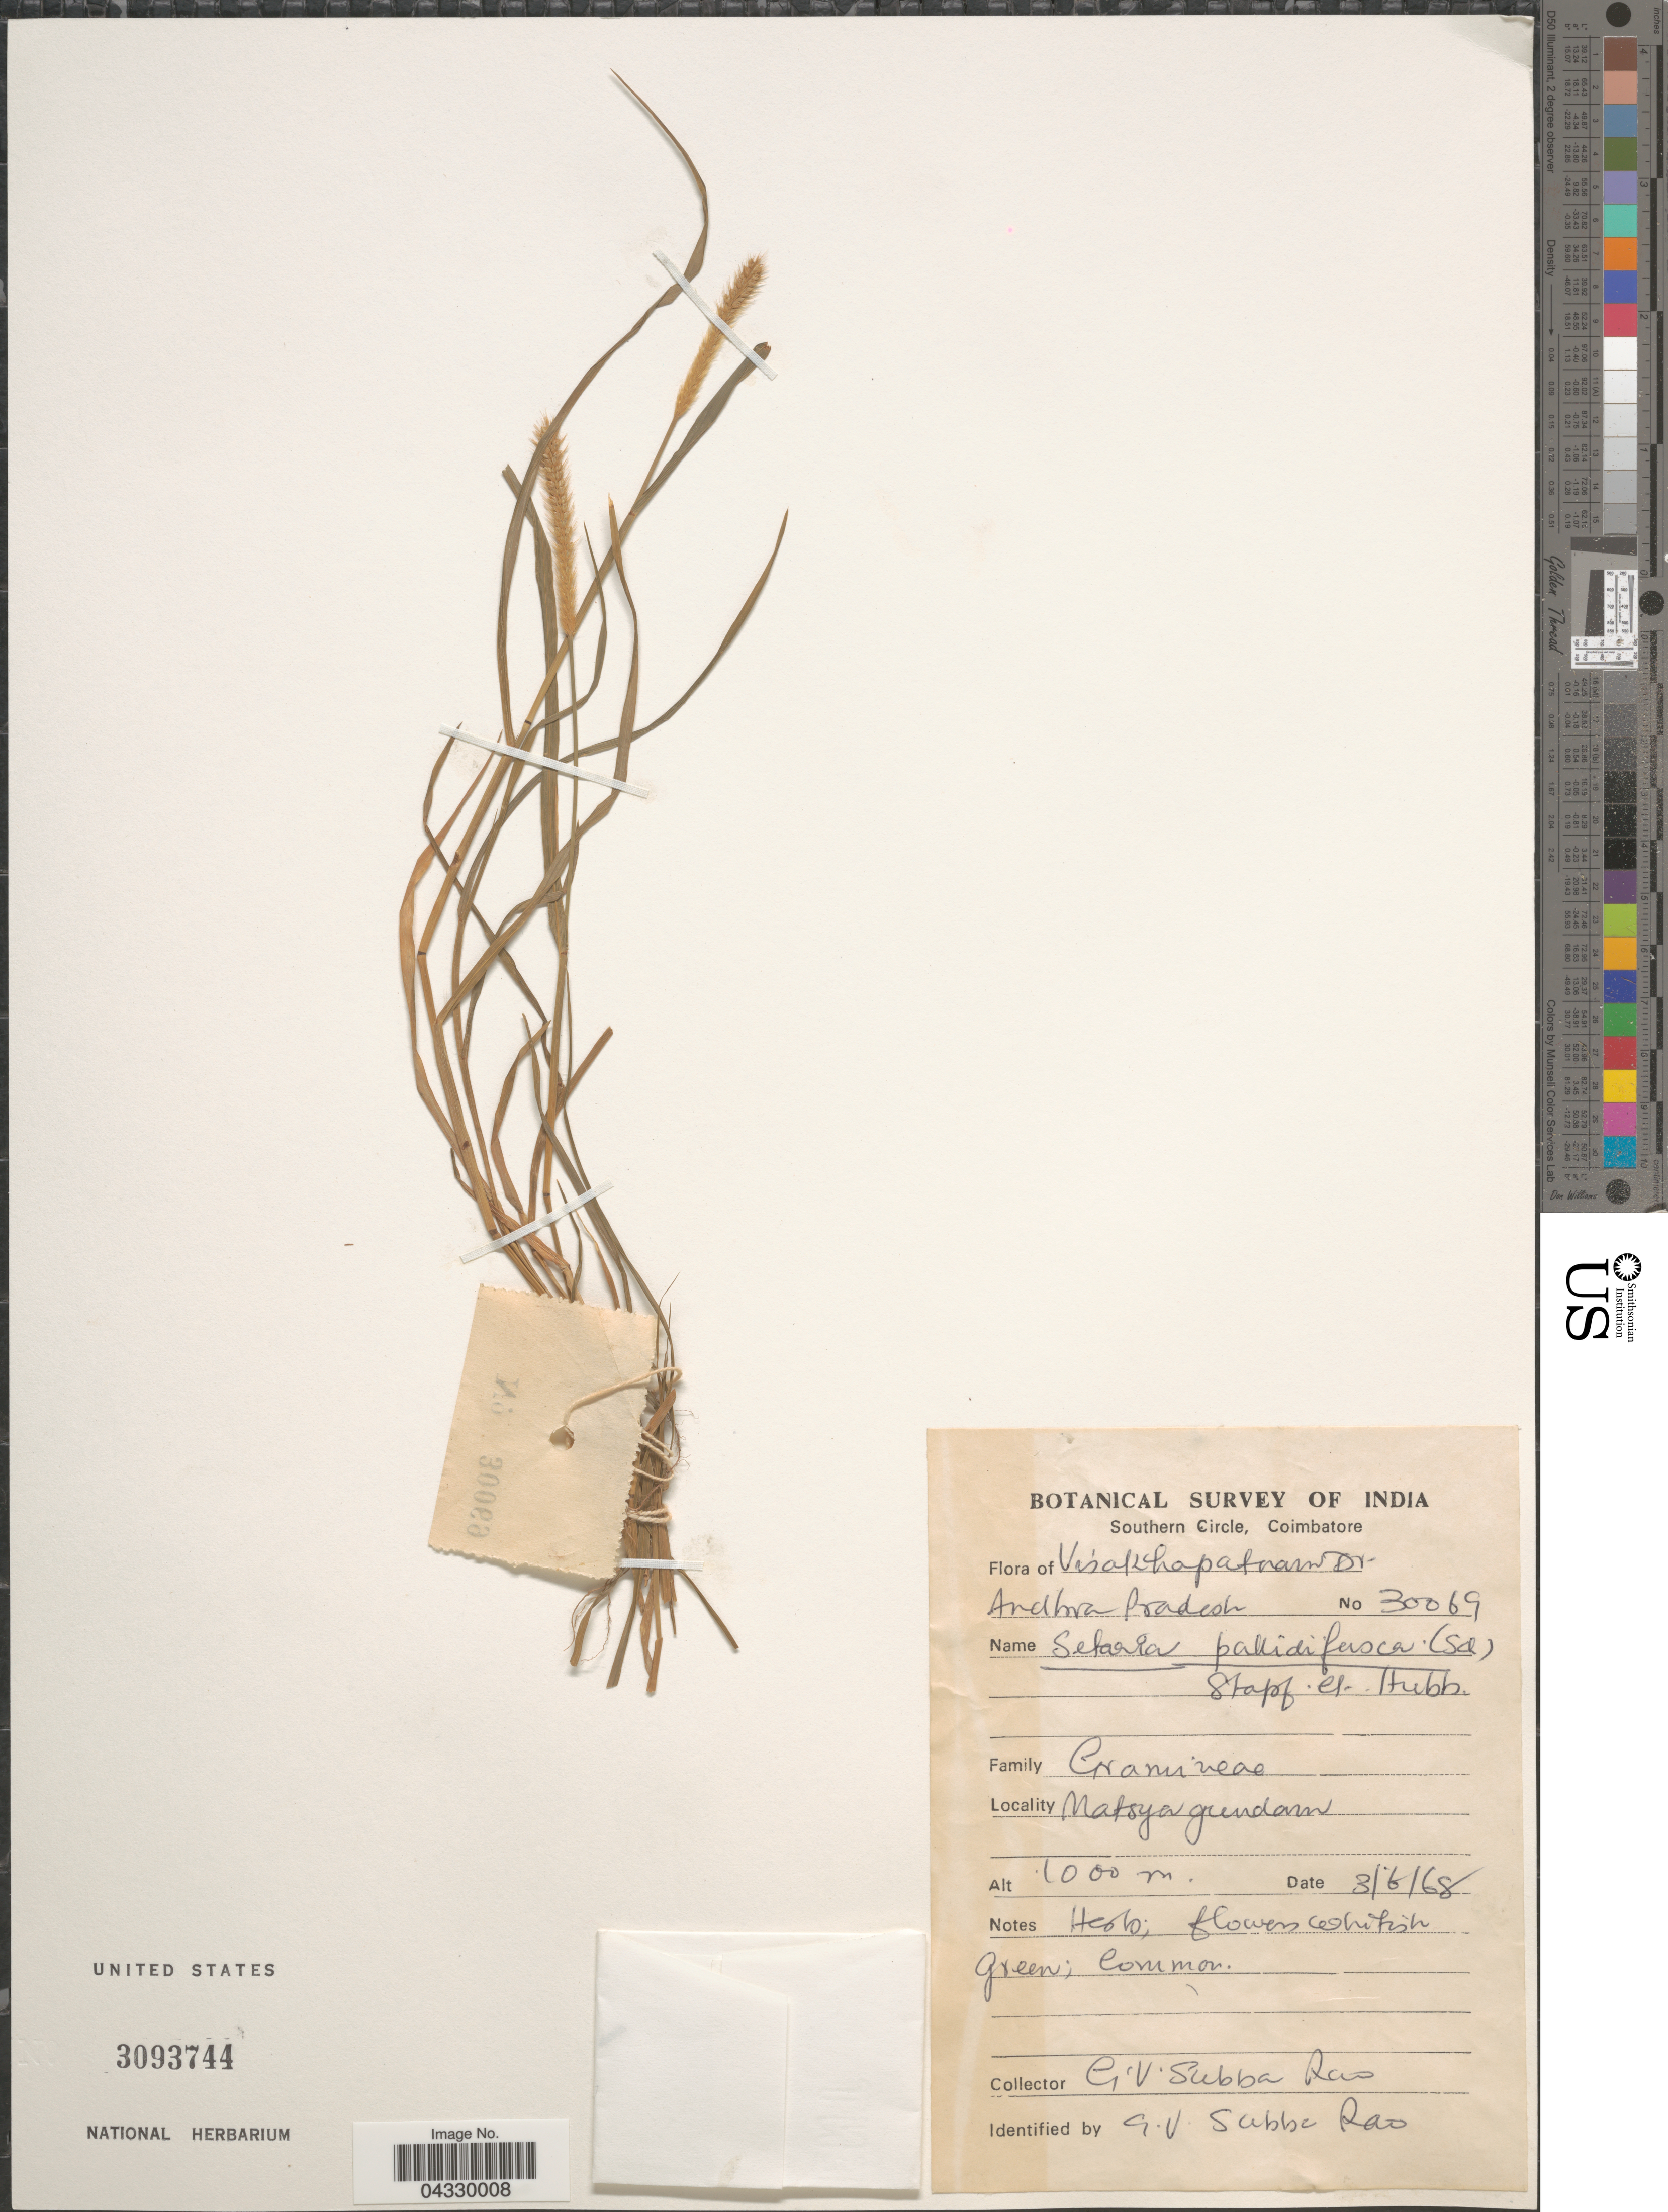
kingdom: Plantae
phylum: Tracheophyta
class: Liliopsida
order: Poales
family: Poaceae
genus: Setaria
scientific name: Setaria pallide-fusca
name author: (Schumach.) Stapf & C.E. Hubb.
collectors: G. Subba Rao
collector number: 30069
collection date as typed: Transcribed d/m/y: 3/6/68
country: India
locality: Botanical Survey of India. Southern Circle, Coimbatore. [unsure placement] Matsyagundam.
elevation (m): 1000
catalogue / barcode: US 3093744